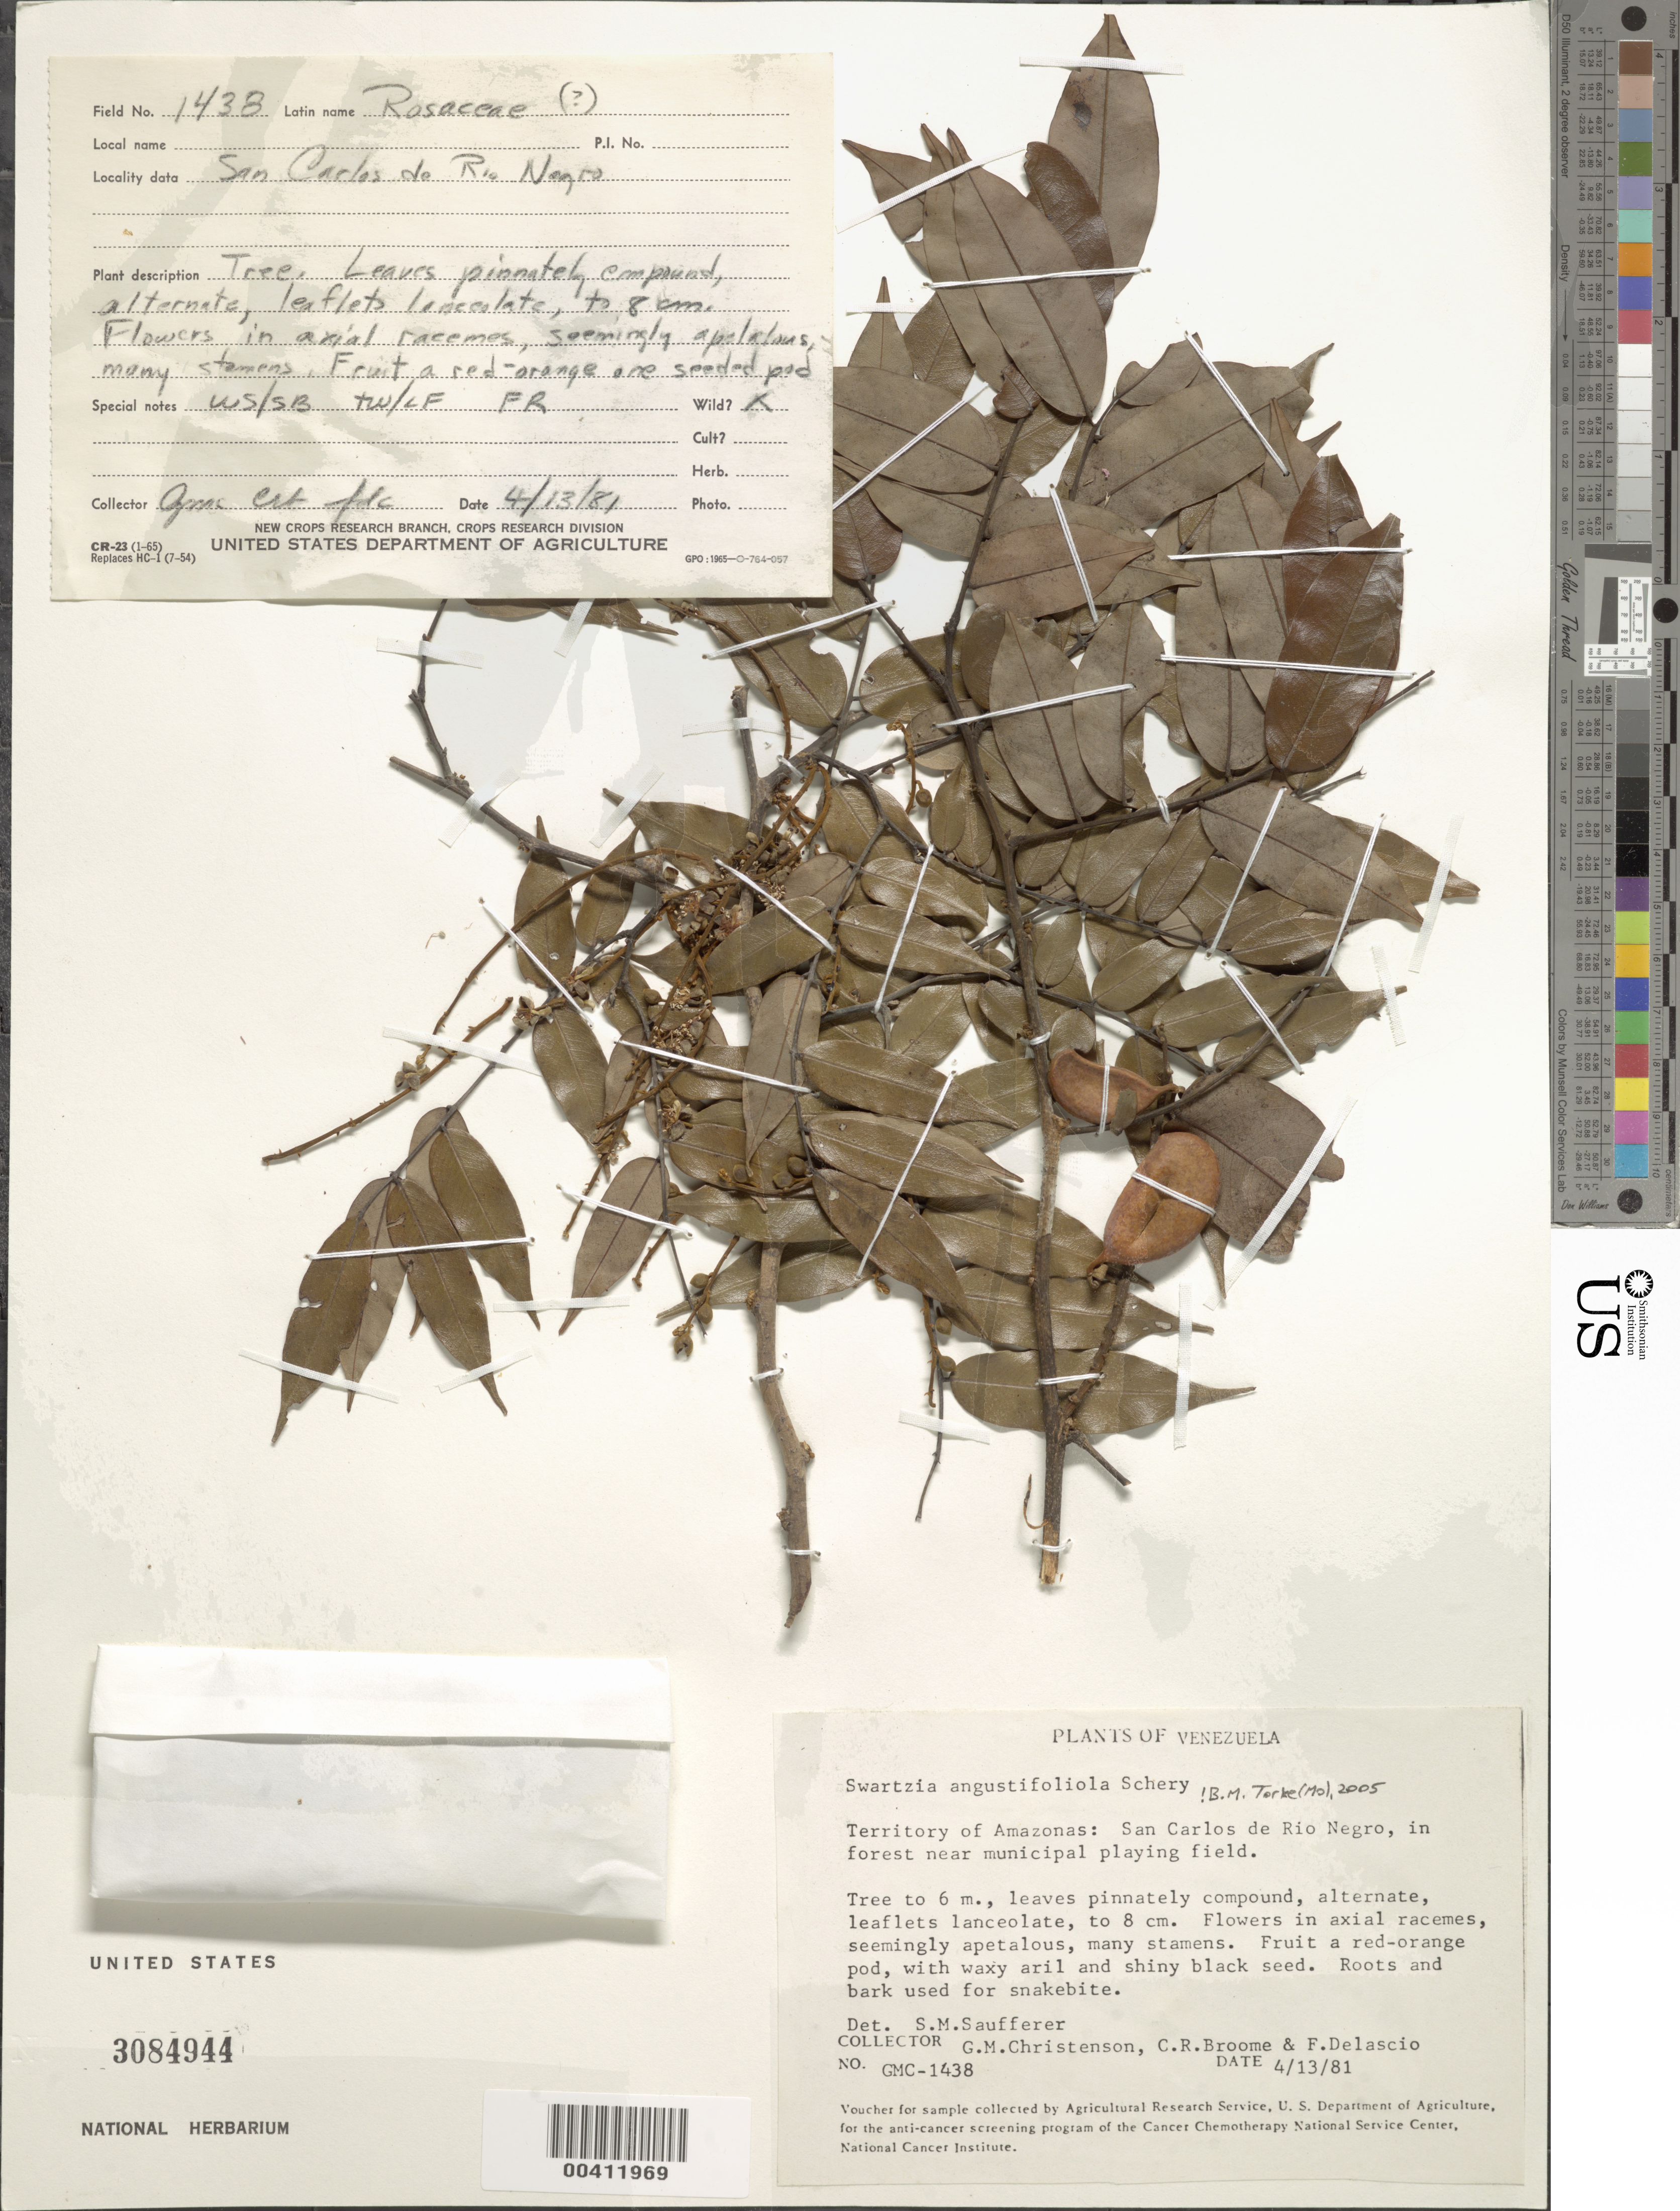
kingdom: Plantae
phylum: Tracheophyta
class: Magnoliopsida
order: Fabales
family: Fabaceae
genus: Swartzia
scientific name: Swartzia angustifoliola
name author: Schery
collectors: G. Christenson, C. R. Broome & F. Delascio C.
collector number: Gmc-1438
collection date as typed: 13 Apr 1981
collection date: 1981-04-13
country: Venezuela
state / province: Amazonas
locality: San carlos de rio negro (e d'antsalova)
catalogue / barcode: US 3084944